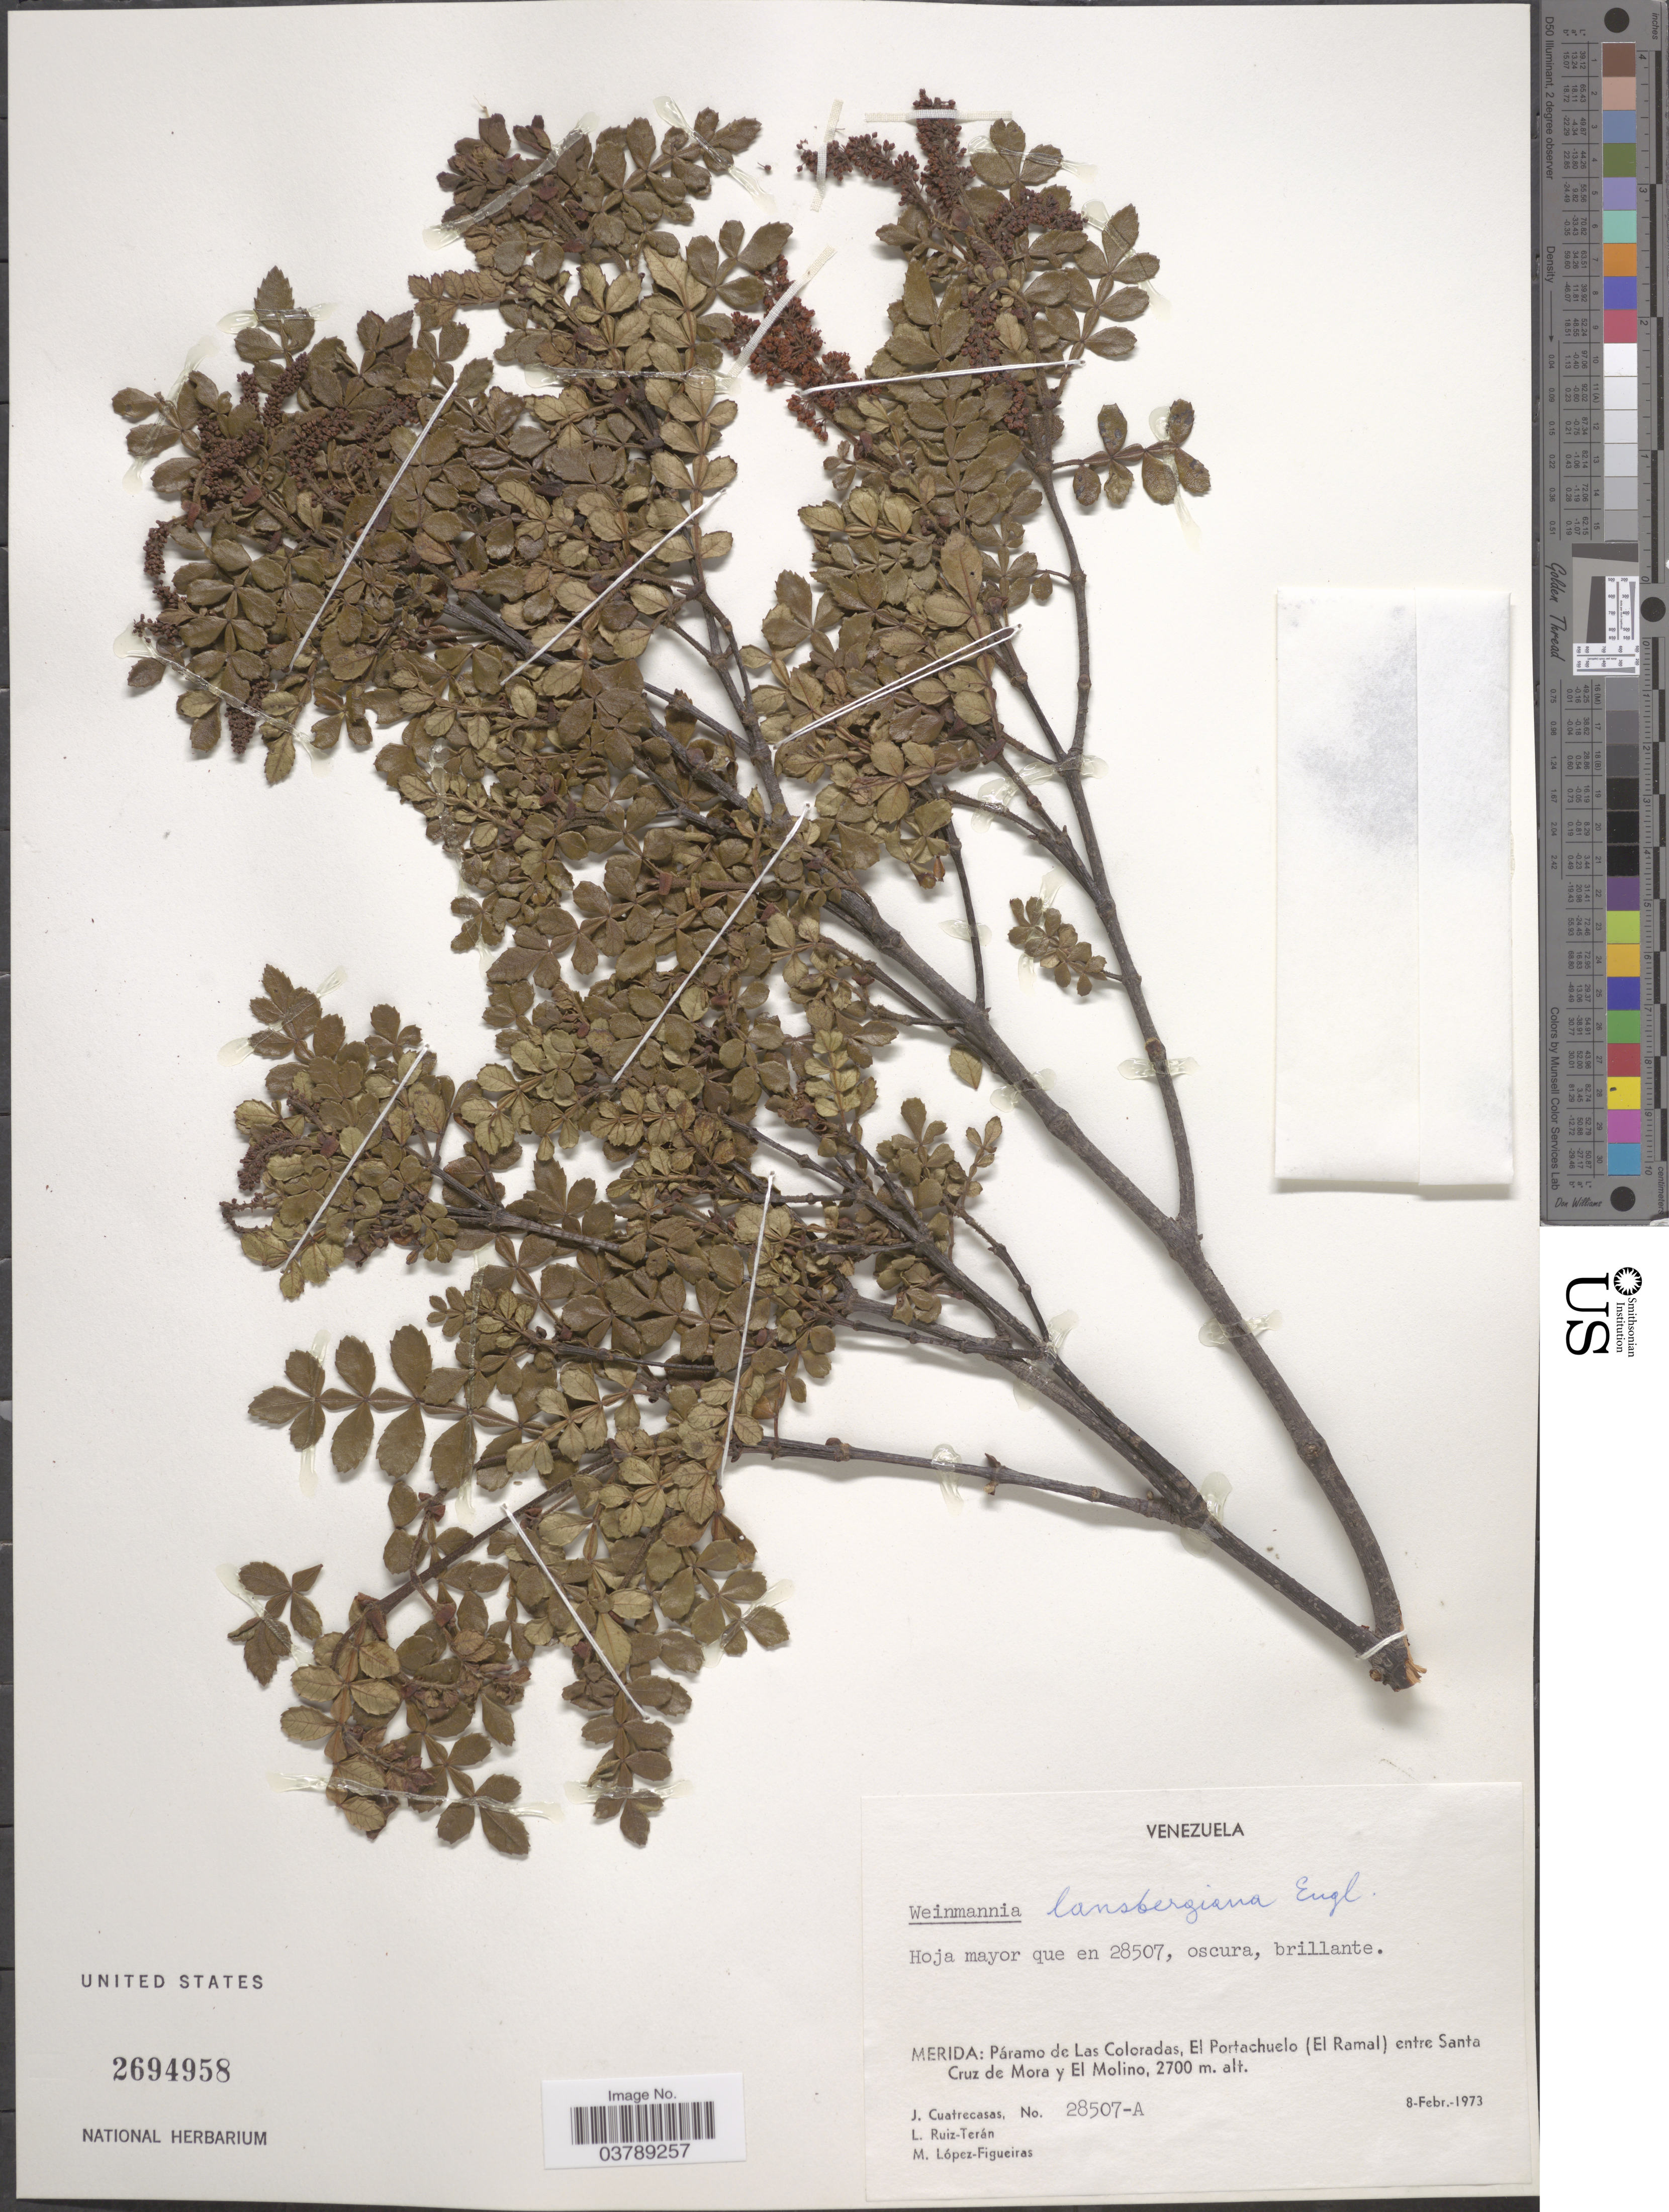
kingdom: Plantae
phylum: Tracheophyta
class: Magnoliopsida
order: Oxalidales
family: Cunoniaceae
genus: Weinmannia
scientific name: Weinmannia lansbergiana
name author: Engl.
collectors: J. Cuatrecasas, L. E. Ruíz-Terán & M. López Figueiras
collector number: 28507A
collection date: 1973-02-08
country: Venezuela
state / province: Merida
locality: Páramo de Las Coloradas, El Portachuelo (El Ramal) entre Santa Cruz de Mora y El Molino.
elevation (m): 2700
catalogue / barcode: US 2694958